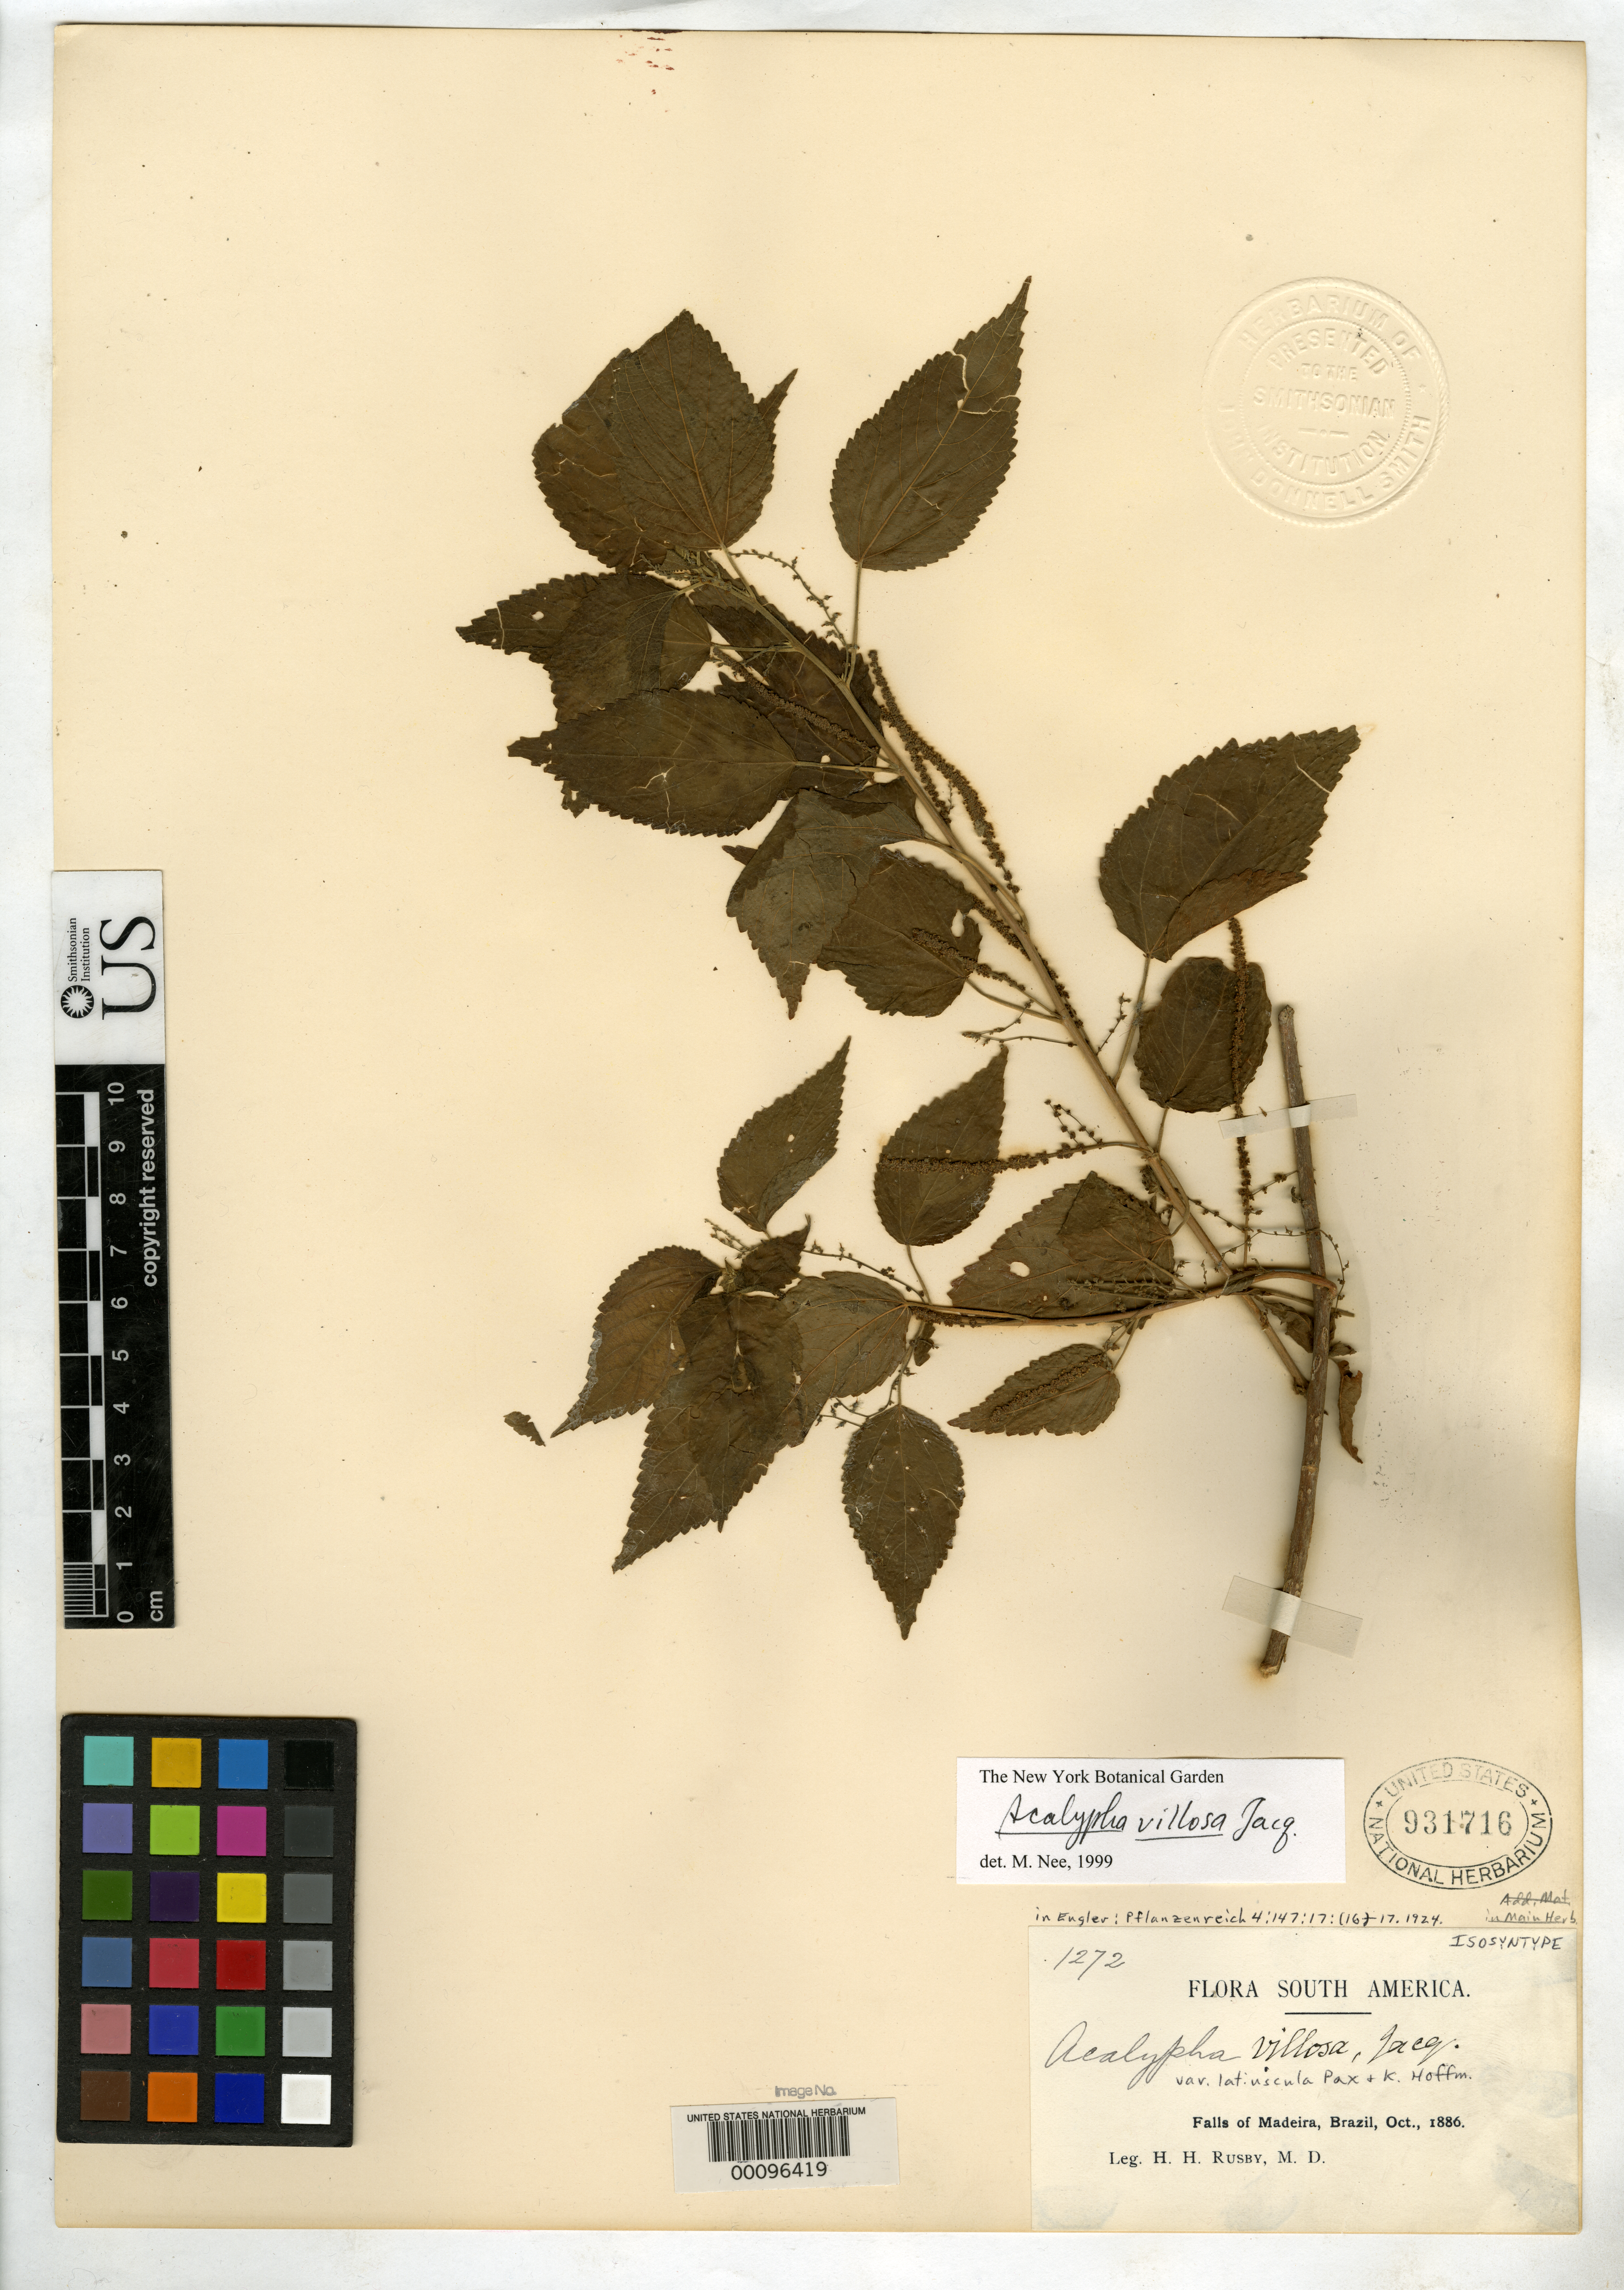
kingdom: Plantae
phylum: Tracheophyta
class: Magnoliopsida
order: Malpighiales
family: Euphorbiaceae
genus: Acalypha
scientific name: Acalypha villosa var. latiuscula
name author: Pax & K. Hoffm. in Engl.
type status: Isosyntype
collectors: H. H. Rusby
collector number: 1272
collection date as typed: Oct 1886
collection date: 1886-10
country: Brazil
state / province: Rondônia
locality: Falls of Madeira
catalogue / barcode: US 931716